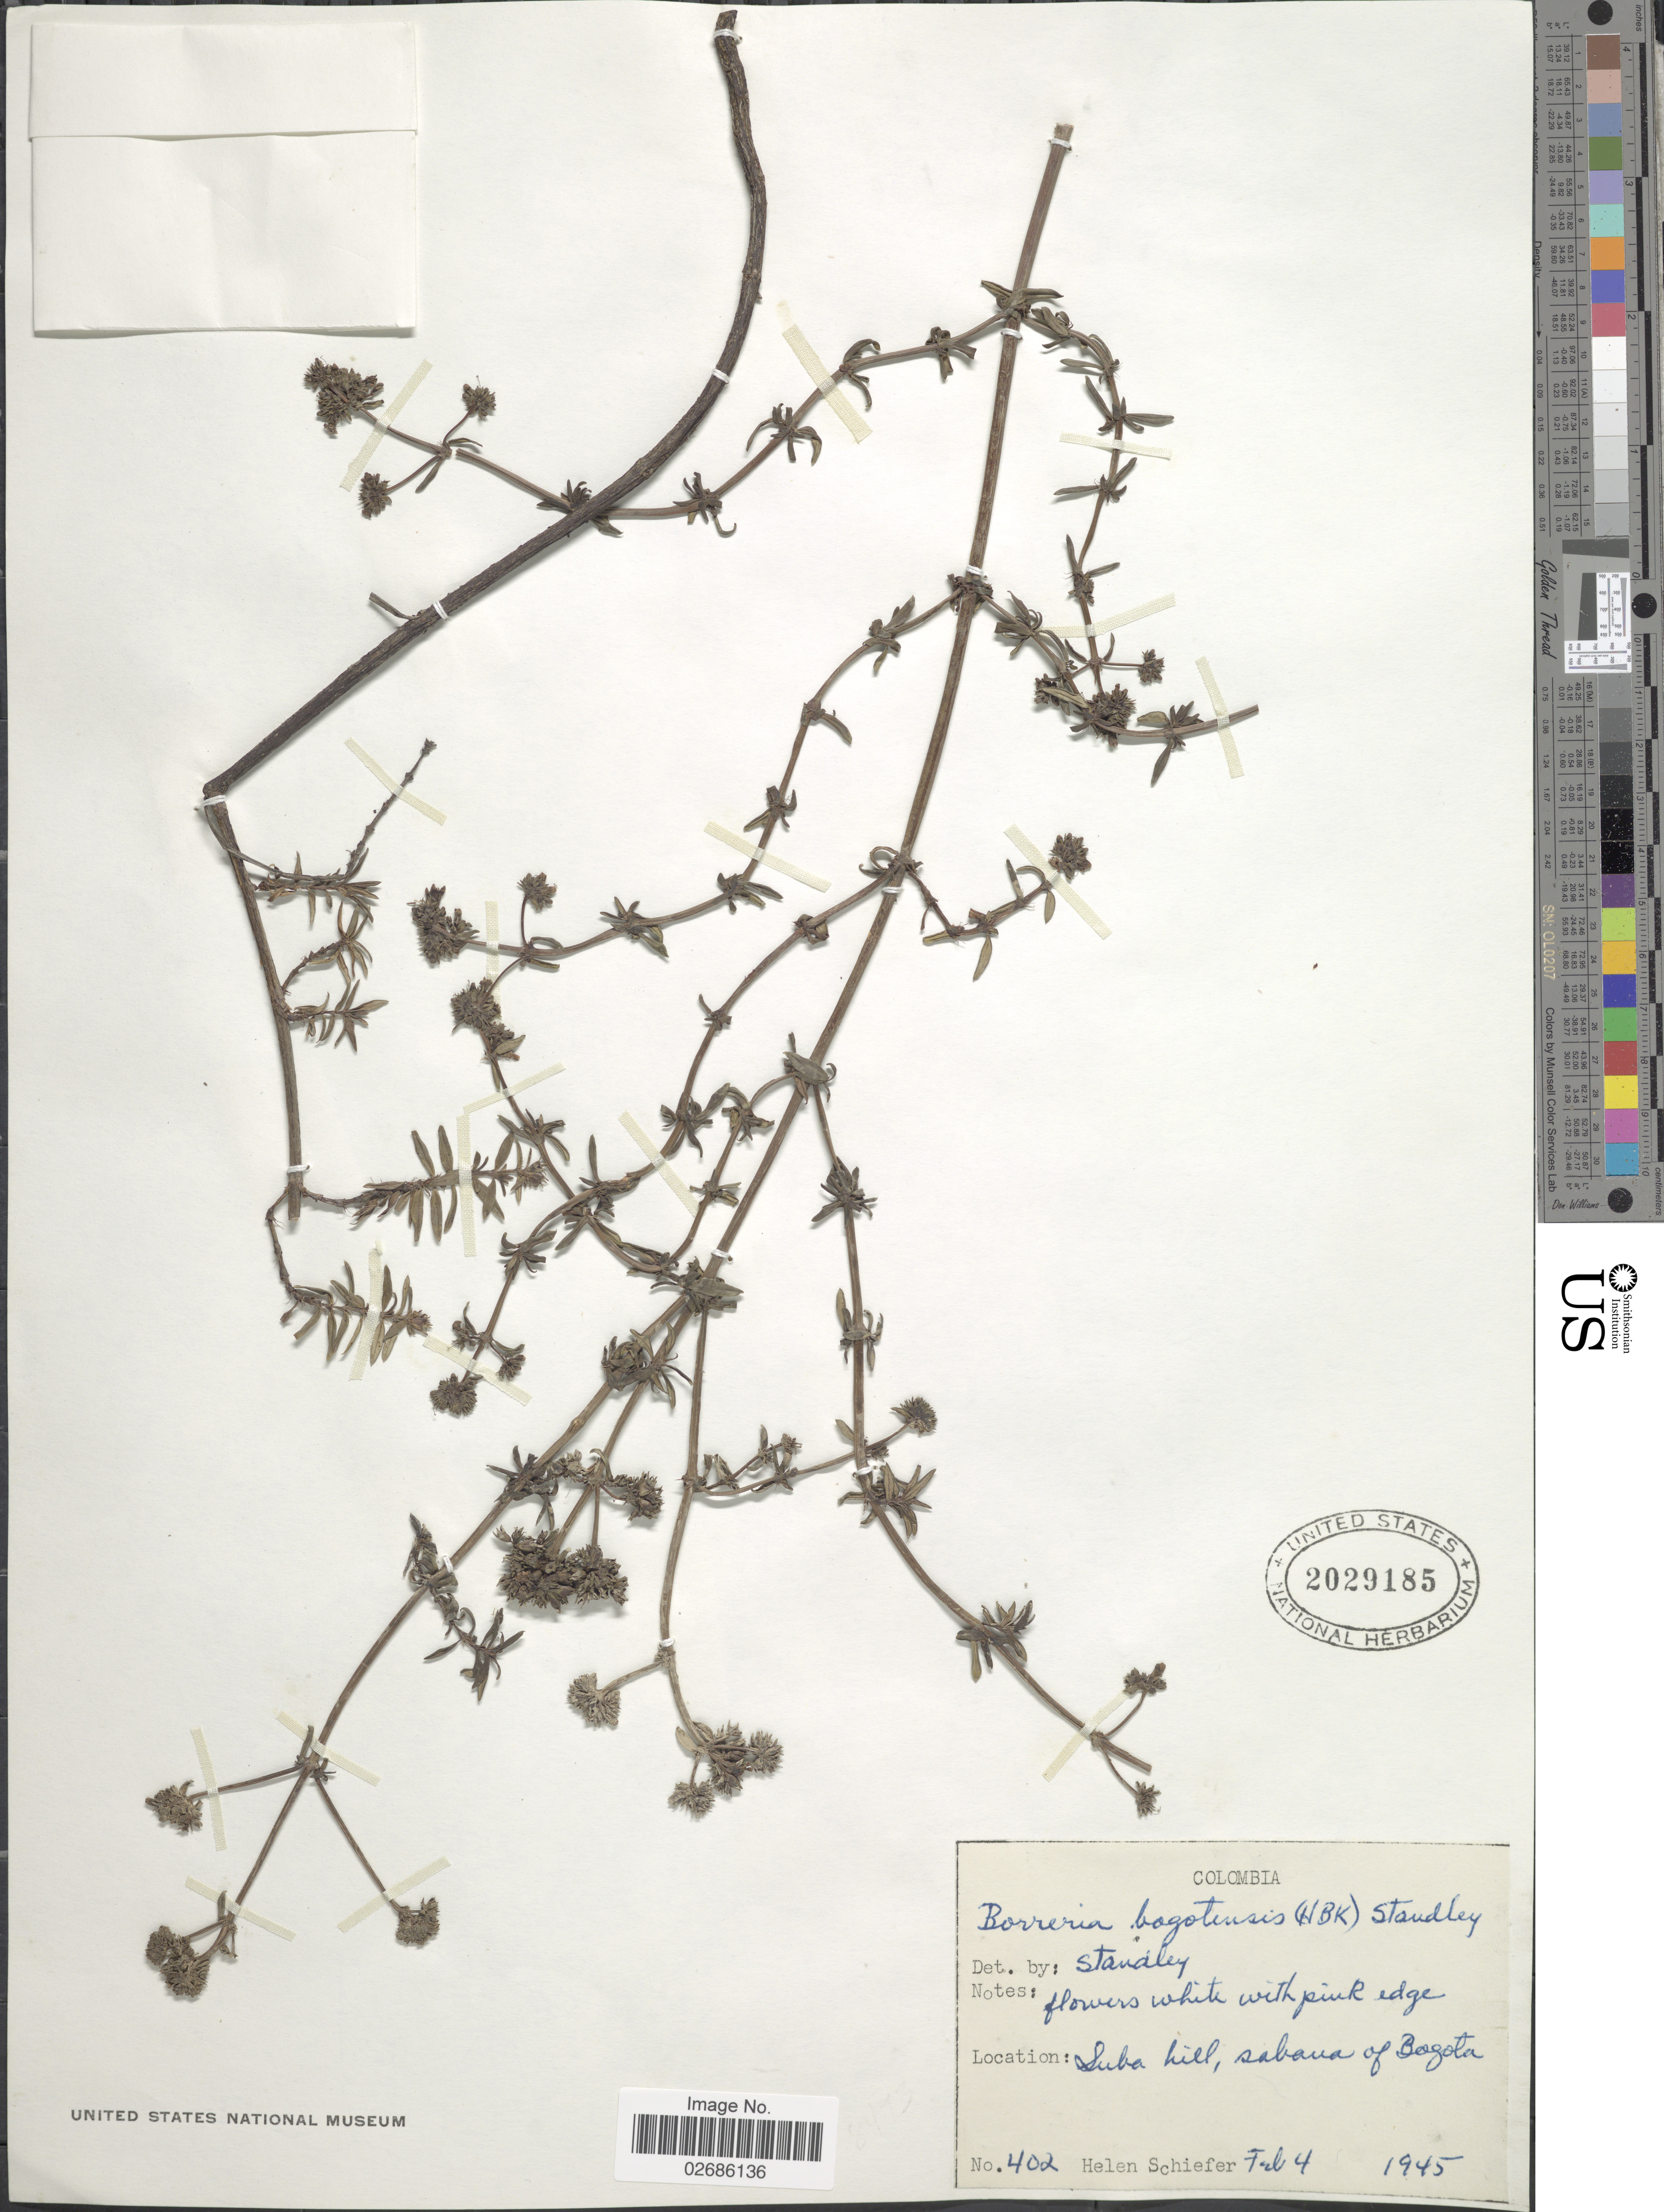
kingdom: Plantae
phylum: Tracheophyta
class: Magnoliopsida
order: Gentianales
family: Rubiaceae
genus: Borreria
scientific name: Borreria bogotensis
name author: (Kunth) Standl.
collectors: H. Schiefer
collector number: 402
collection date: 1945-02-04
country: Colombia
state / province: Bogota D.C.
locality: Suba hill, sabana of Bogota.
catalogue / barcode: US 2029185